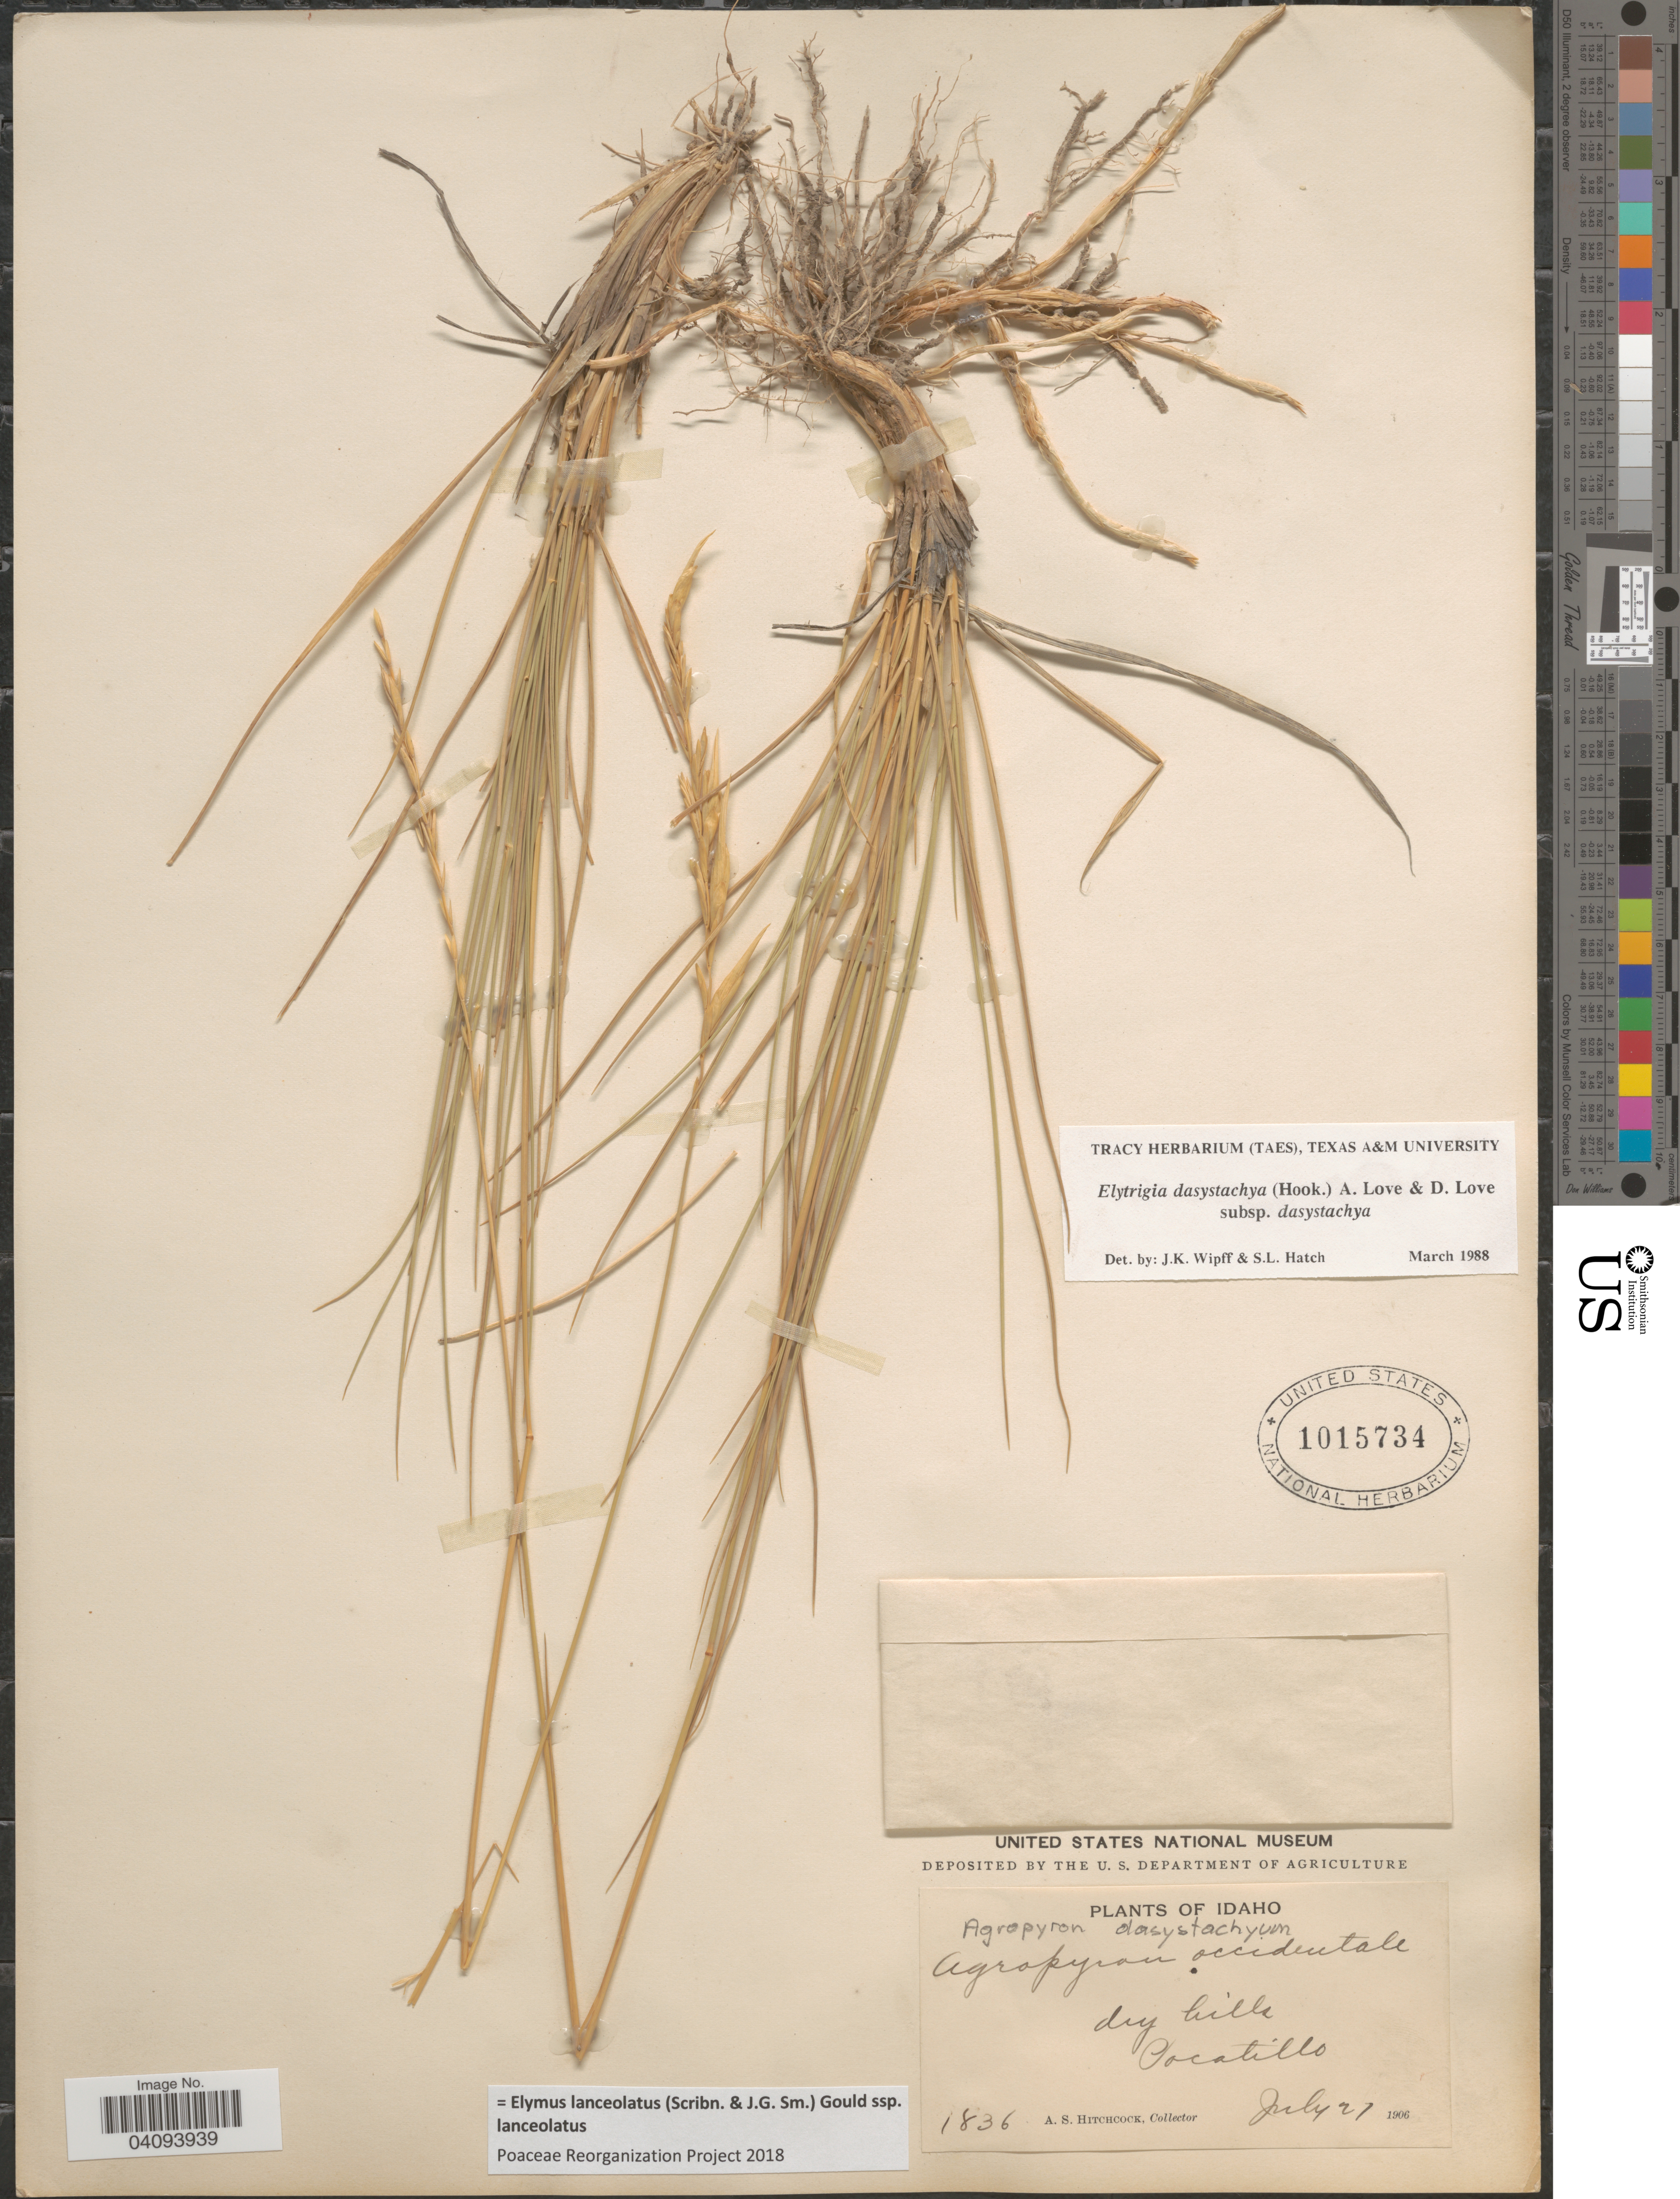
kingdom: Plantae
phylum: Tracheophyta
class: Liliopsida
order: Poales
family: Poaceae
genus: Elymus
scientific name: Elymus lanceolatus subsp. lanceolatus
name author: (Scribn. & J.G. Sm.) Gould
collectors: A. S. Hitchcock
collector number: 1836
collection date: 1906-07-27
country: United States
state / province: Idaho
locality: Pocatillo.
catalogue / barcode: US 1015734